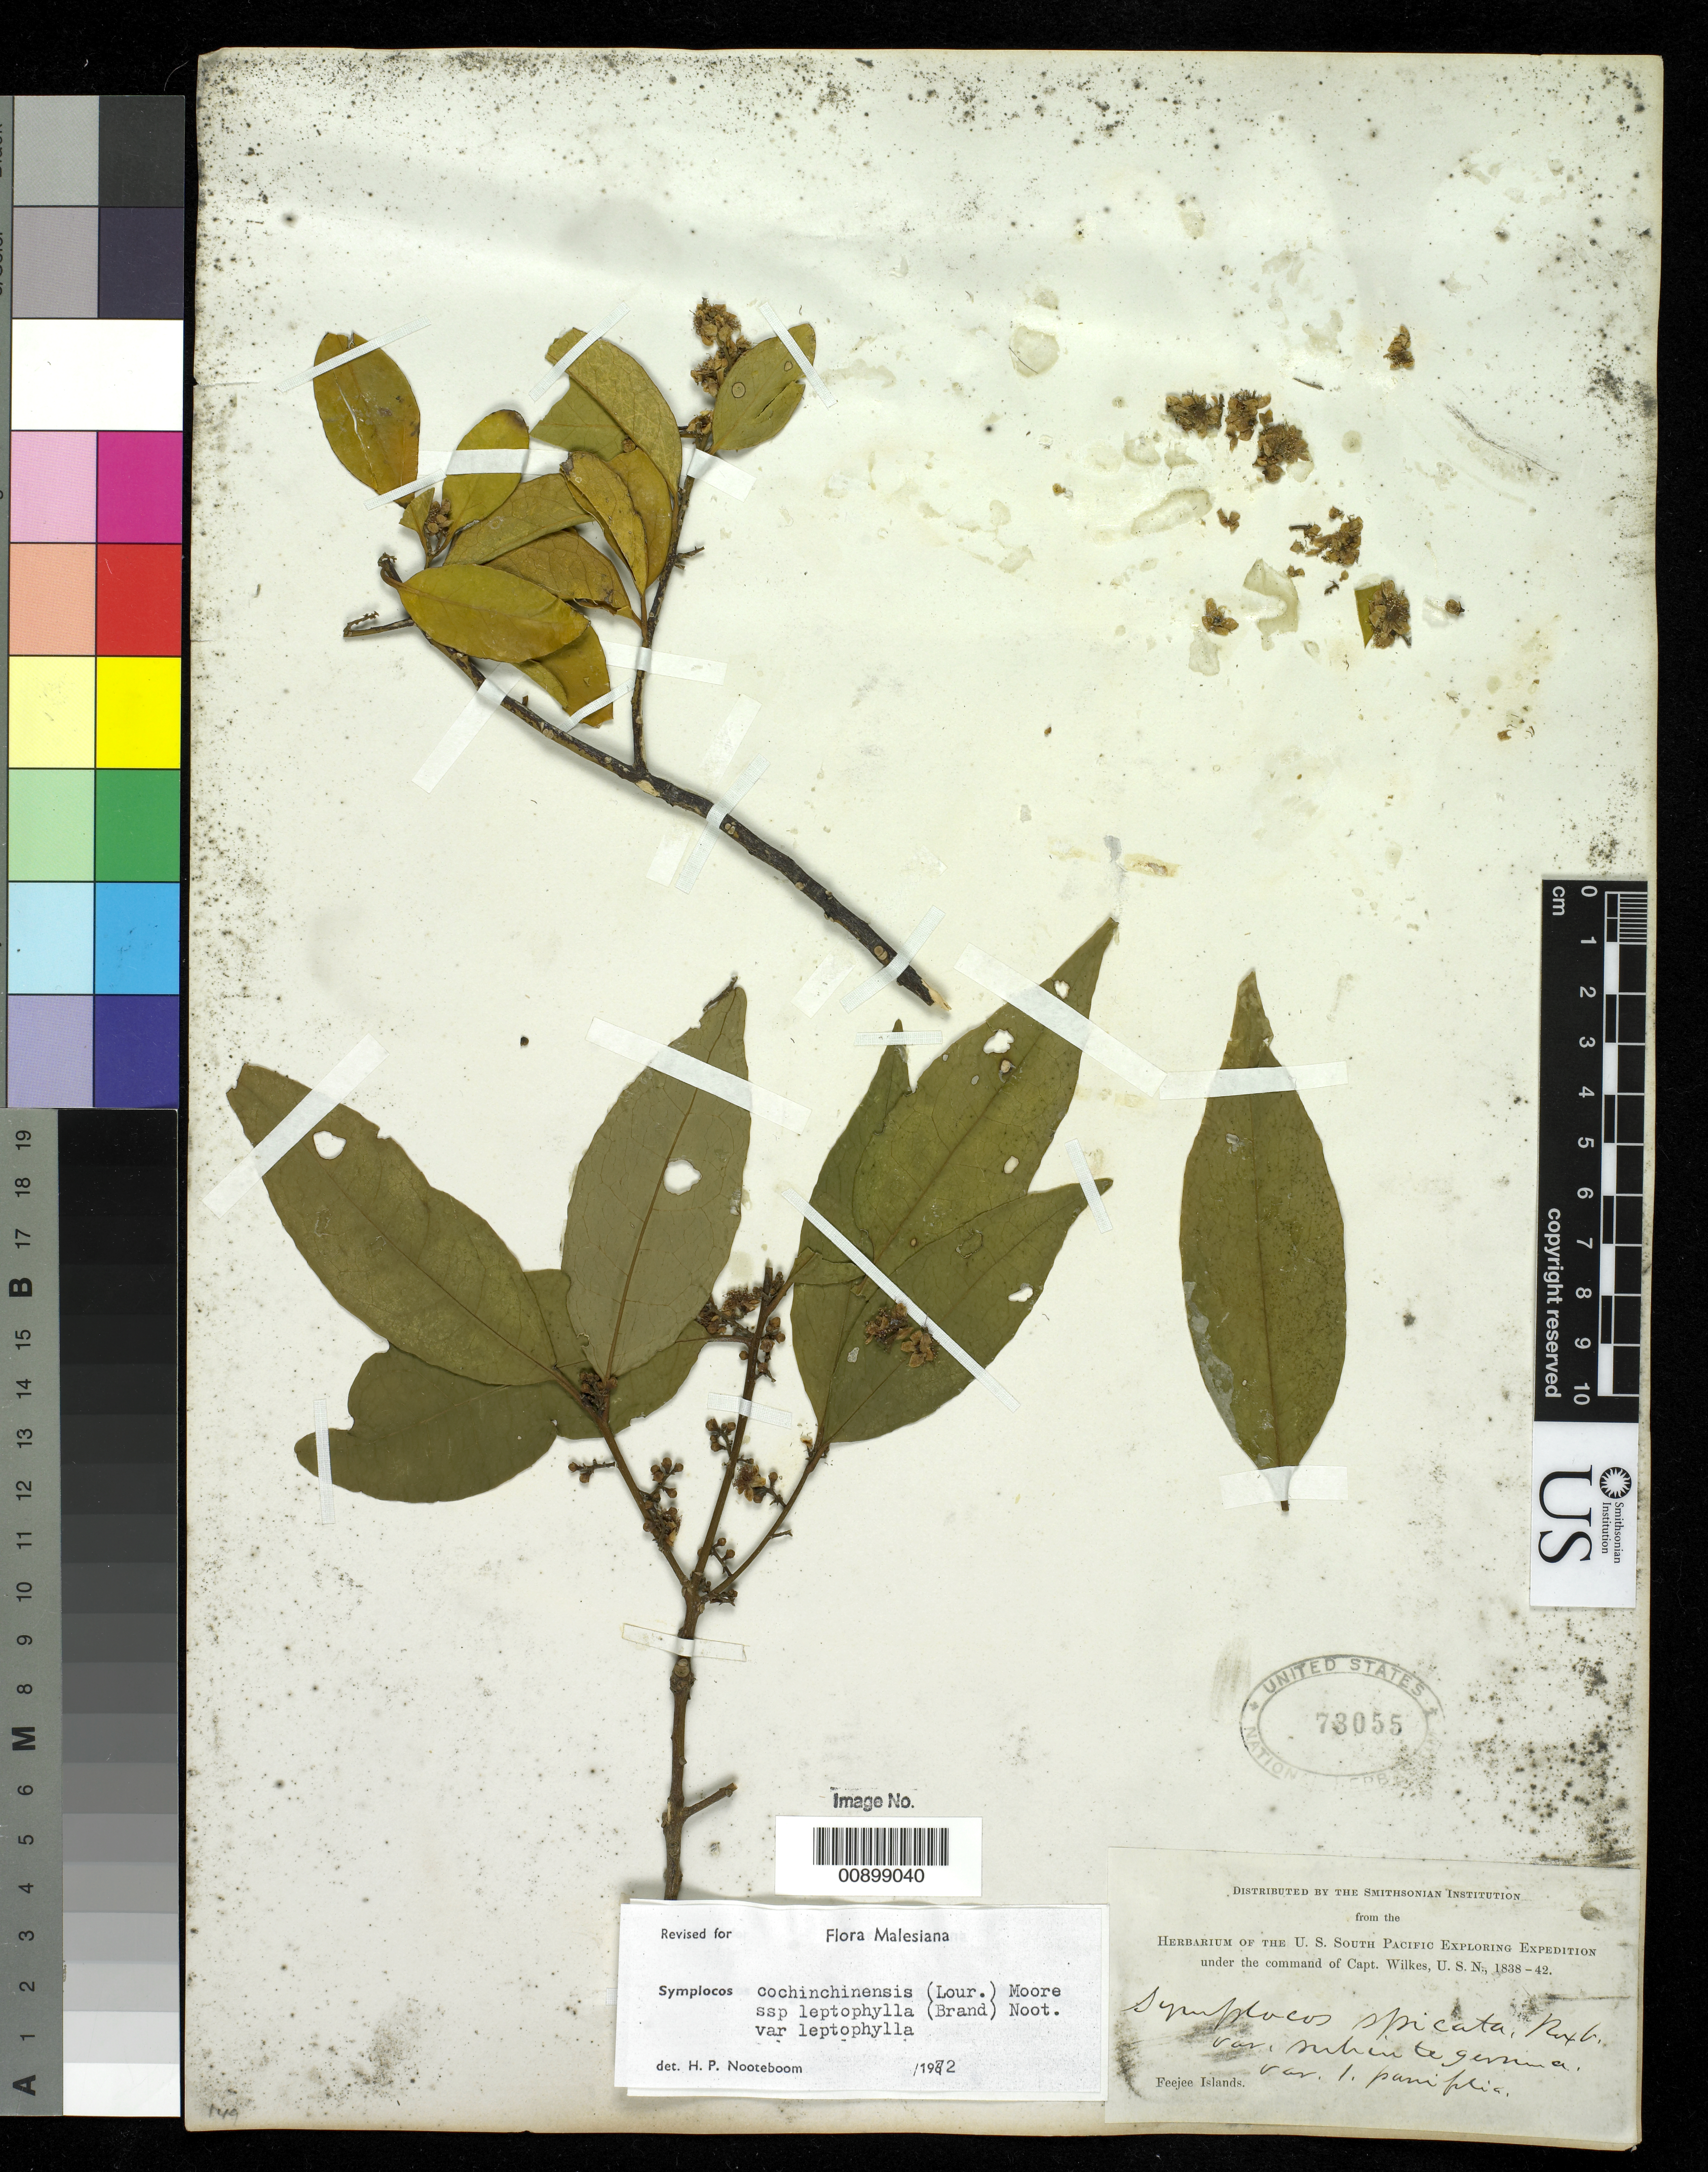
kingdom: Plantae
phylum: Tracheophyta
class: Magnoliopsida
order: Ericales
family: Symplocaceae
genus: Symplocos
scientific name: Symplocos cochinchinensis subsp. leptophylla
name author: (Brand) Noot.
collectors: Wilkes Explor. Exped.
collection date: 1838/1842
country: Fiji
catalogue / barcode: US 73055